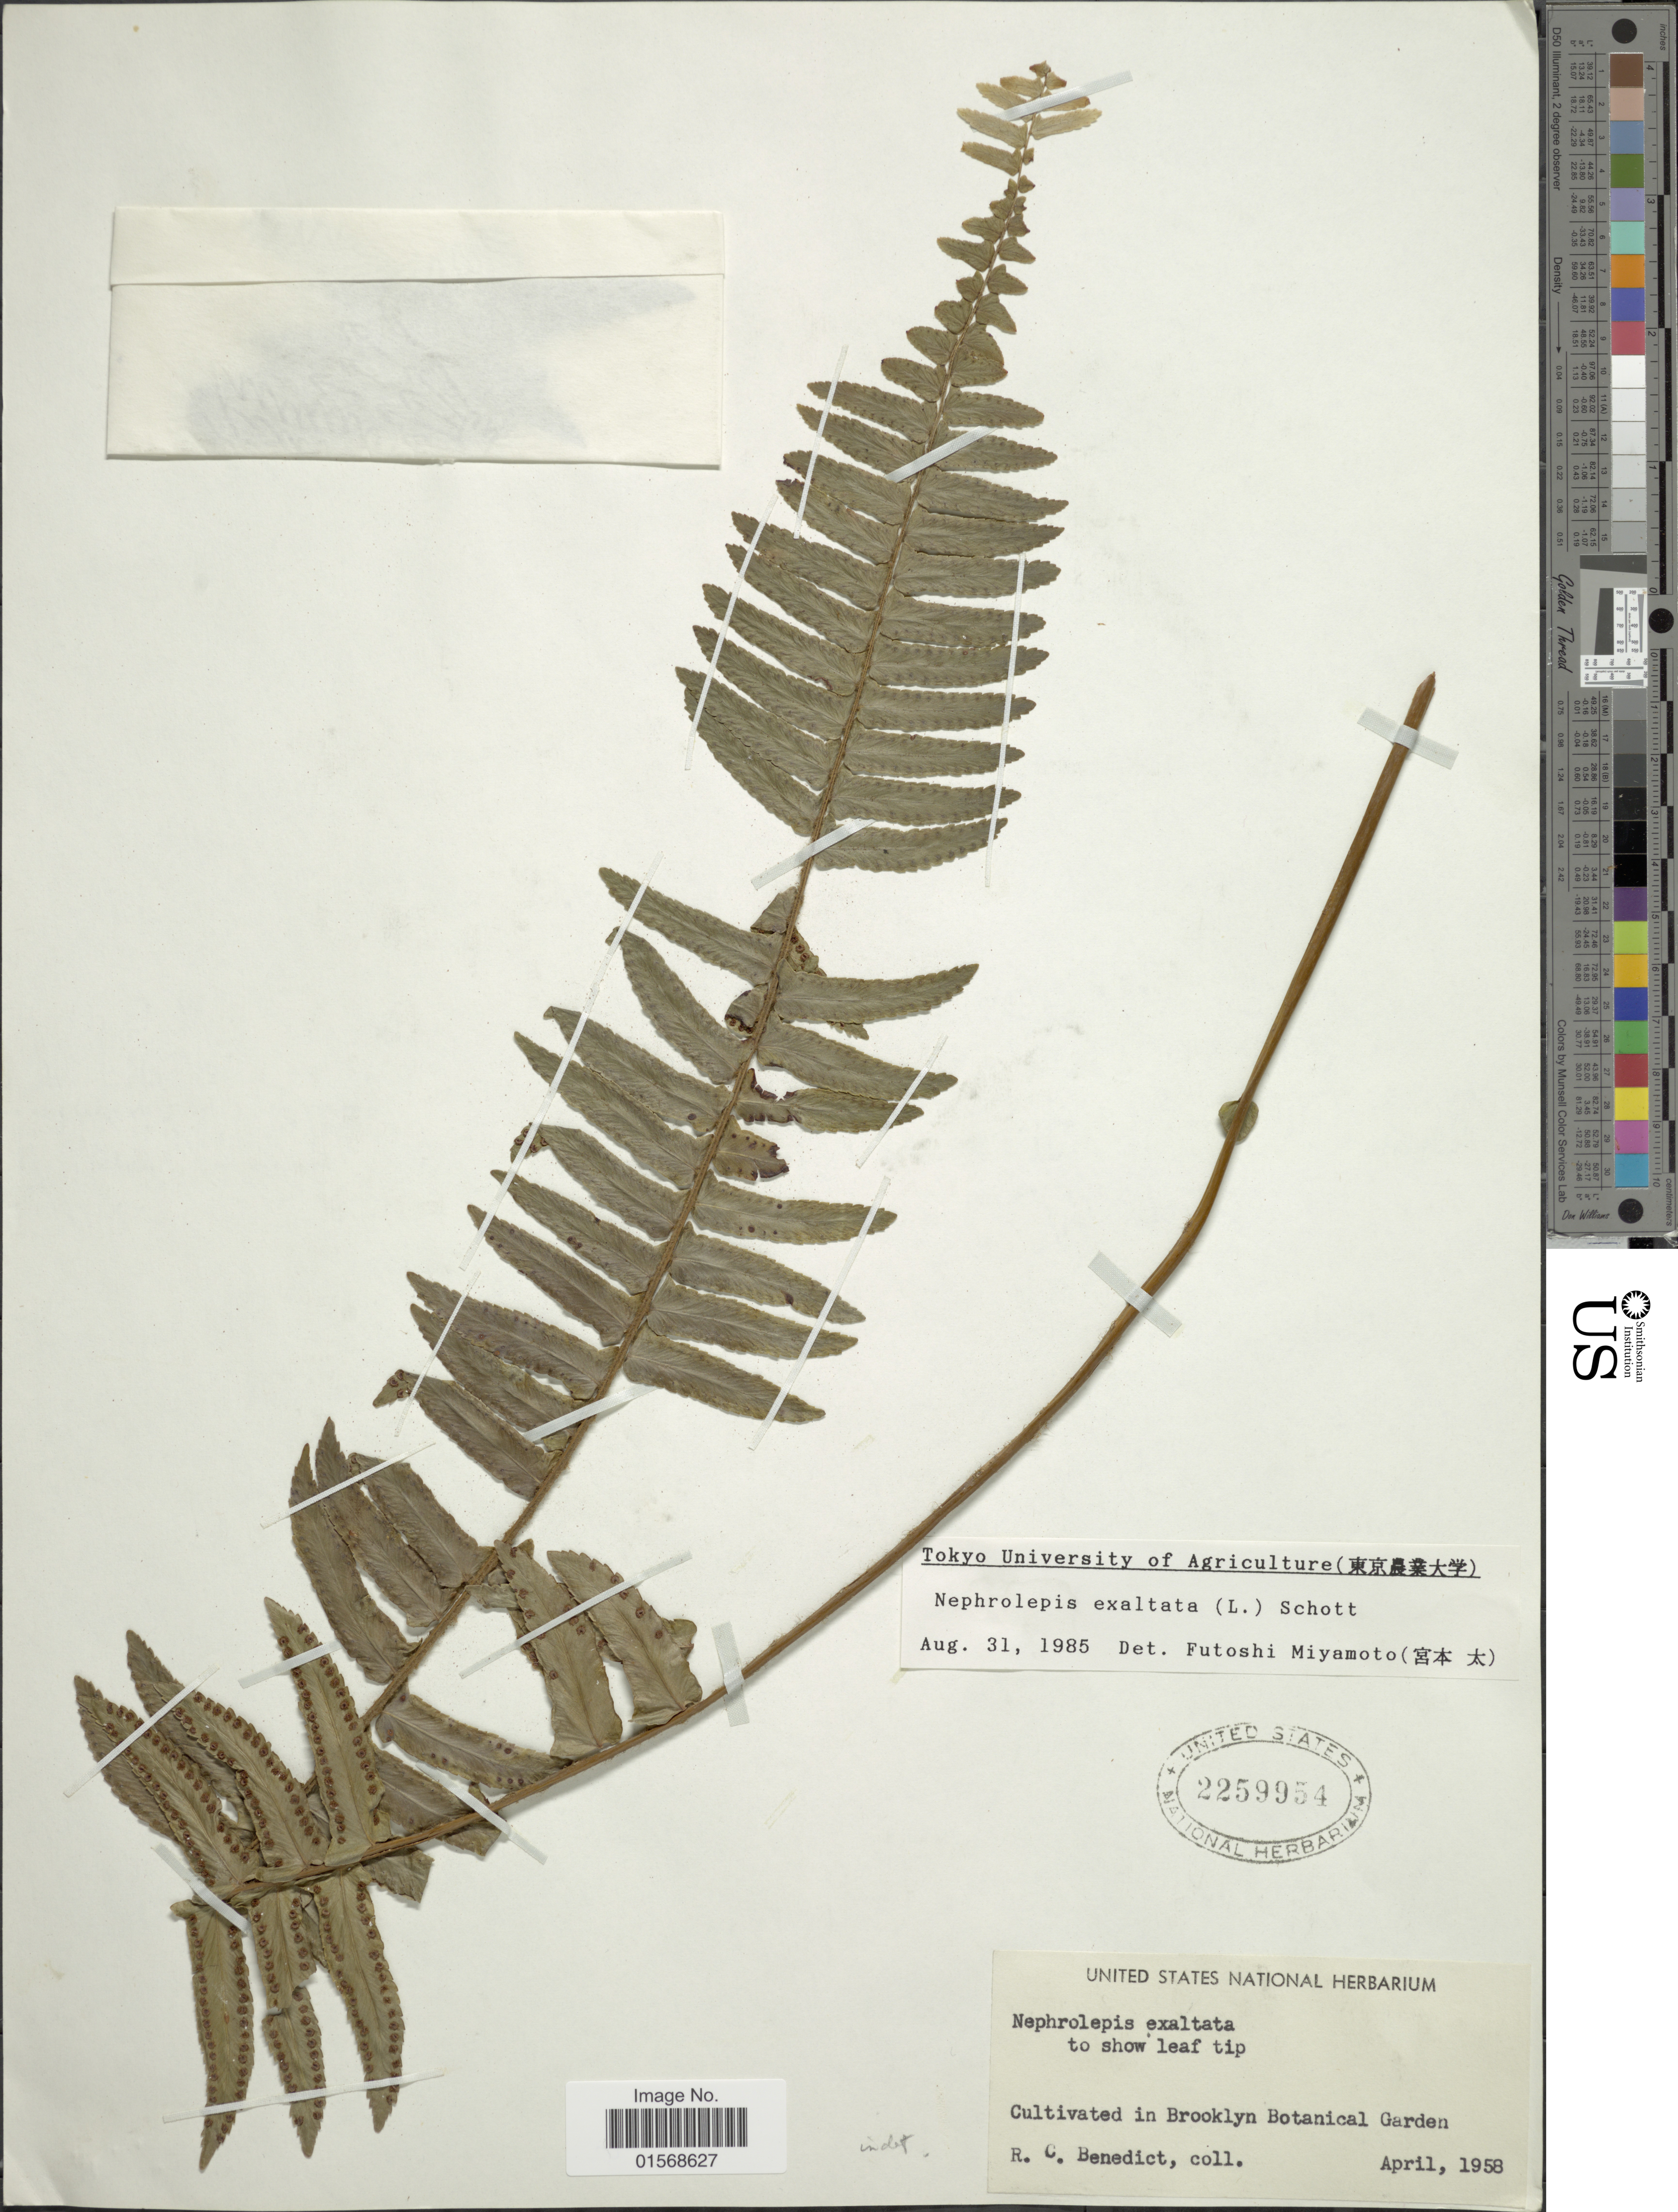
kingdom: Plantae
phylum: Tracheophyta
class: Polypodiopsida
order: Polypodiales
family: Nephrolepidaceae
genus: Nephrolepis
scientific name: Nephrolepis exaltata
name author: (L.) Schott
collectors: R. C. Benedict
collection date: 1958-04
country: United States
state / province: New York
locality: Brooklyn Botanical Garden,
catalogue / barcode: US 2259954